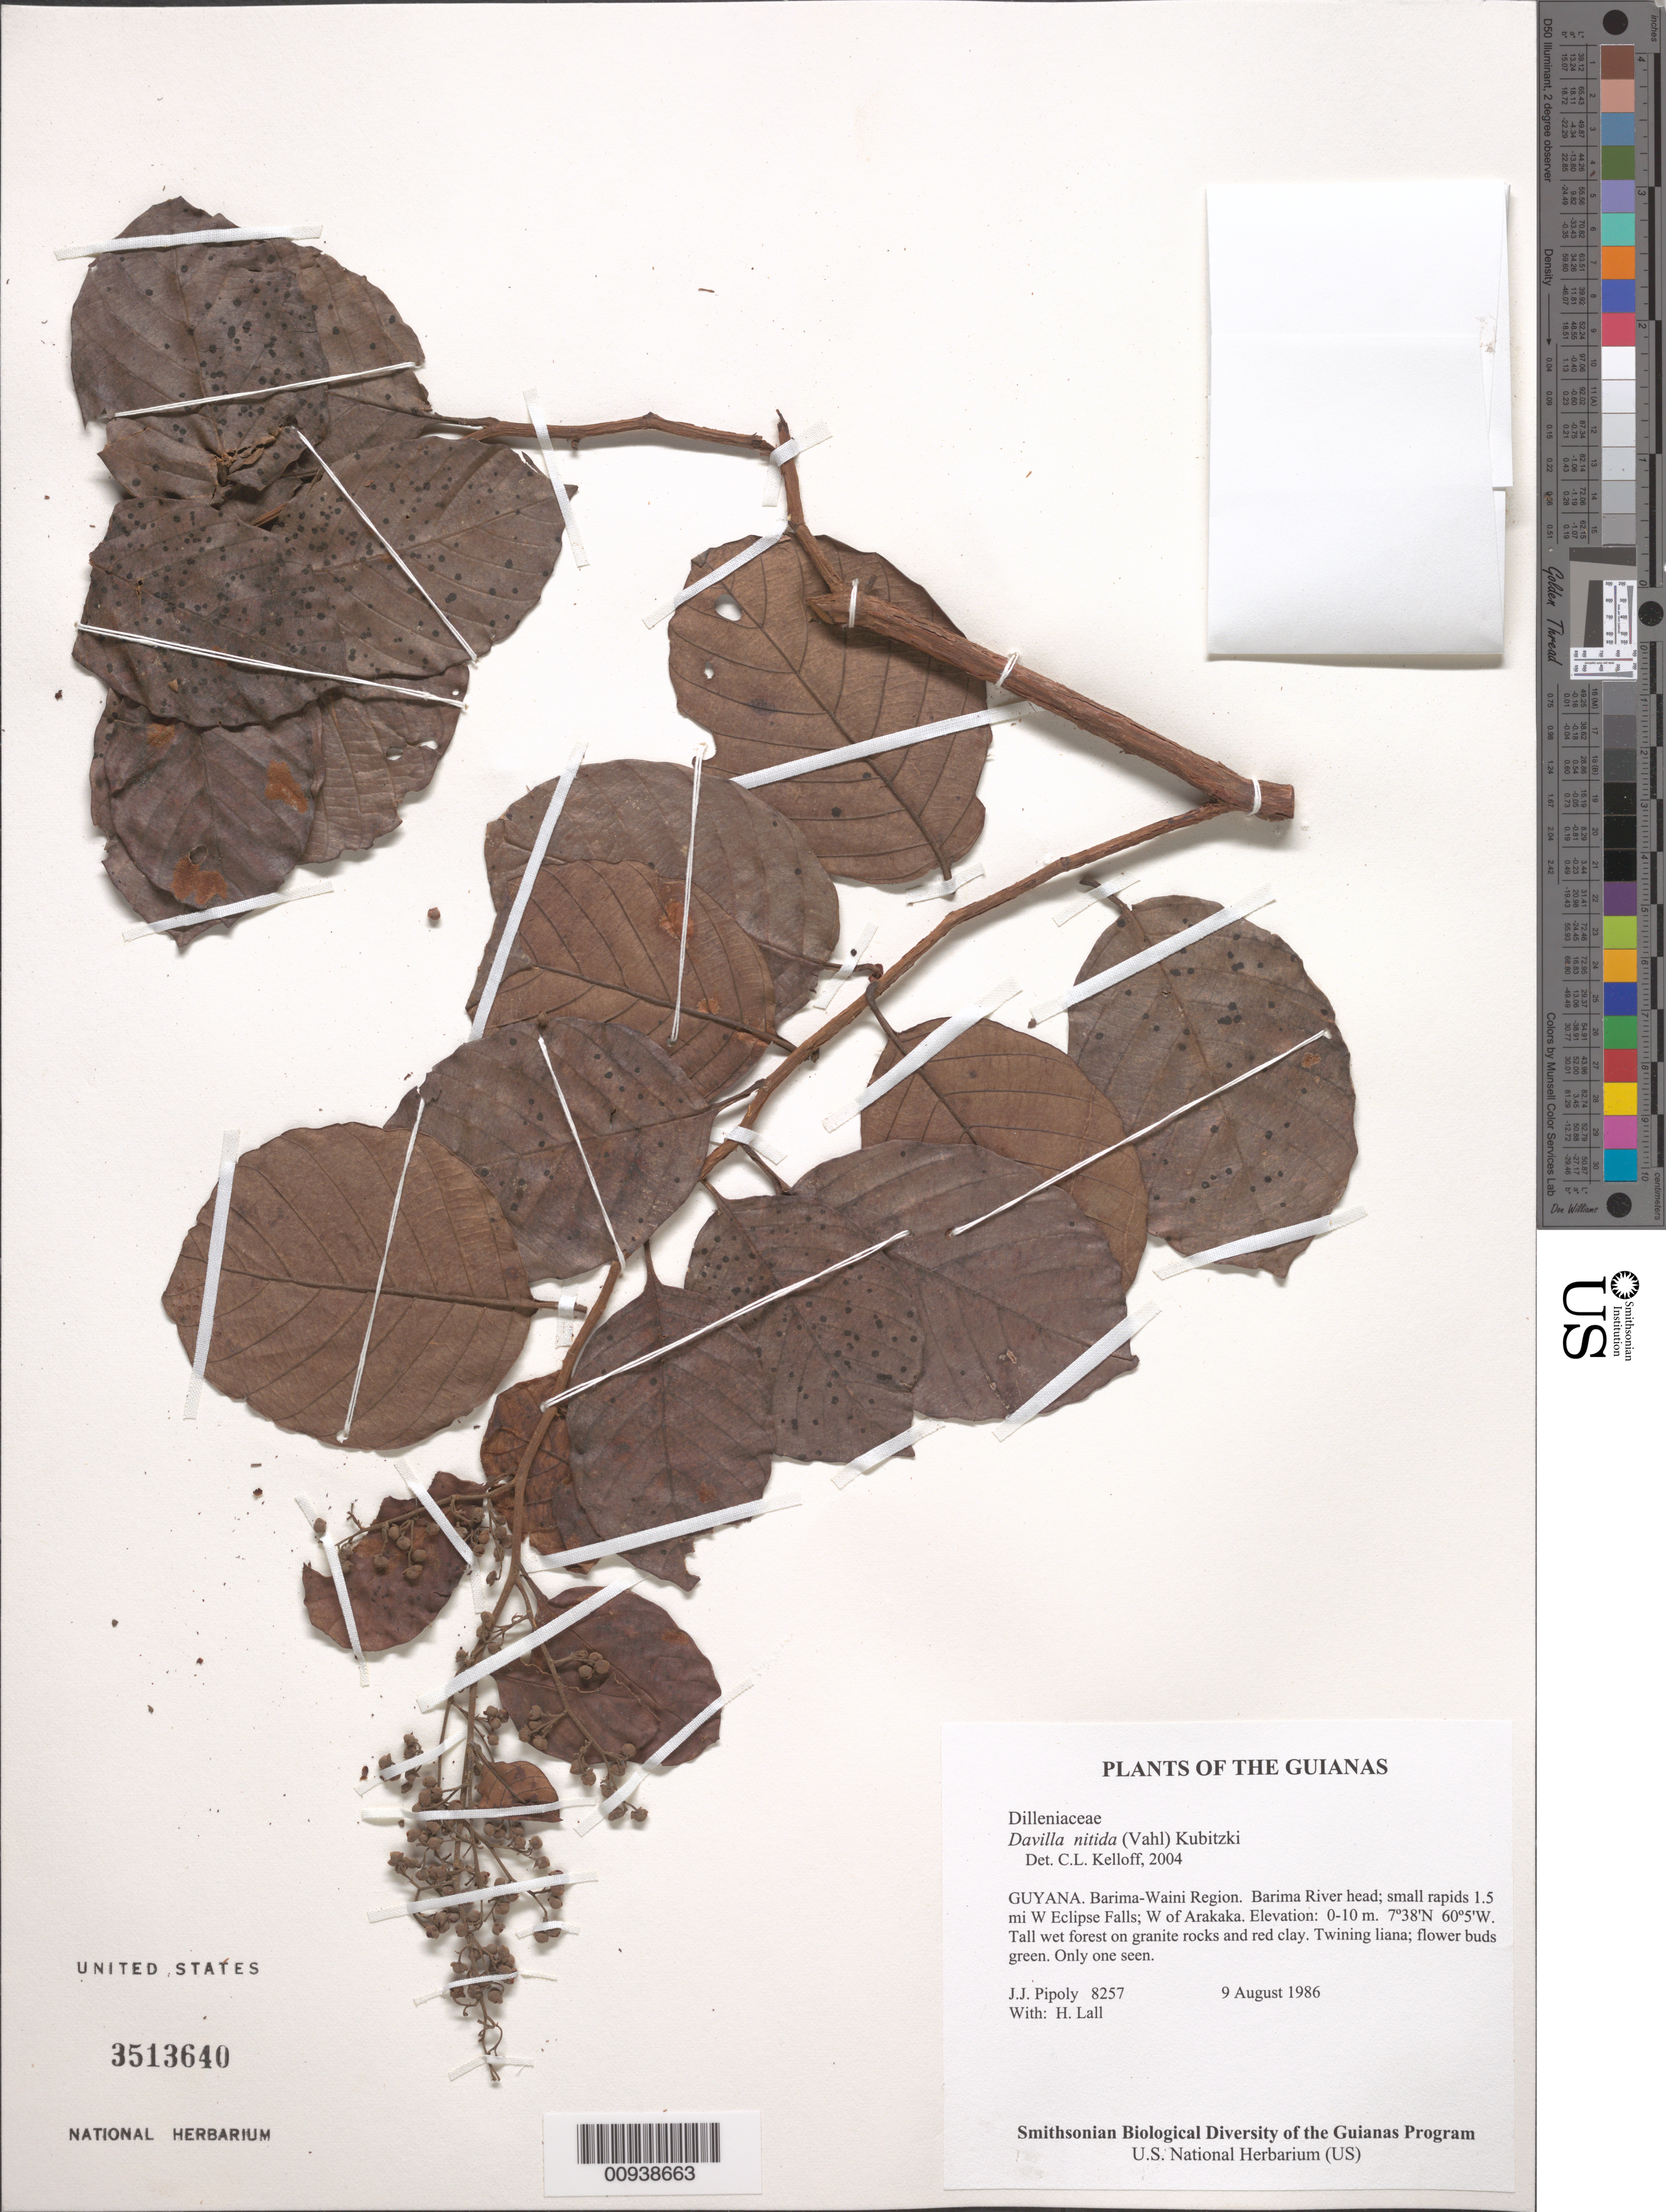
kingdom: Plantae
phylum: Tracheophyta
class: Magnoliopsida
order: Dilleniales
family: Dilleniaceae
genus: Davilla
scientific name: Davilla nitida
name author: (Vahl) Kubitzki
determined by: Kelloff, Carol L., (US), Smithsonian Institution - National Museum of Natural History (UNITED STATES)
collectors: J. J. Pipoly & H. Lall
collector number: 8257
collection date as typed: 9 August 1986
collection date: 1986-08-09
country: Guyana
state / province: Barima-Waini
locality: Barima River head; small rapids 1.5 mi W Eclipse Falls; W of Arakaka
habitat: Tall wet forest on granite rocks and red clay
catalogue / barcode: US 3513640